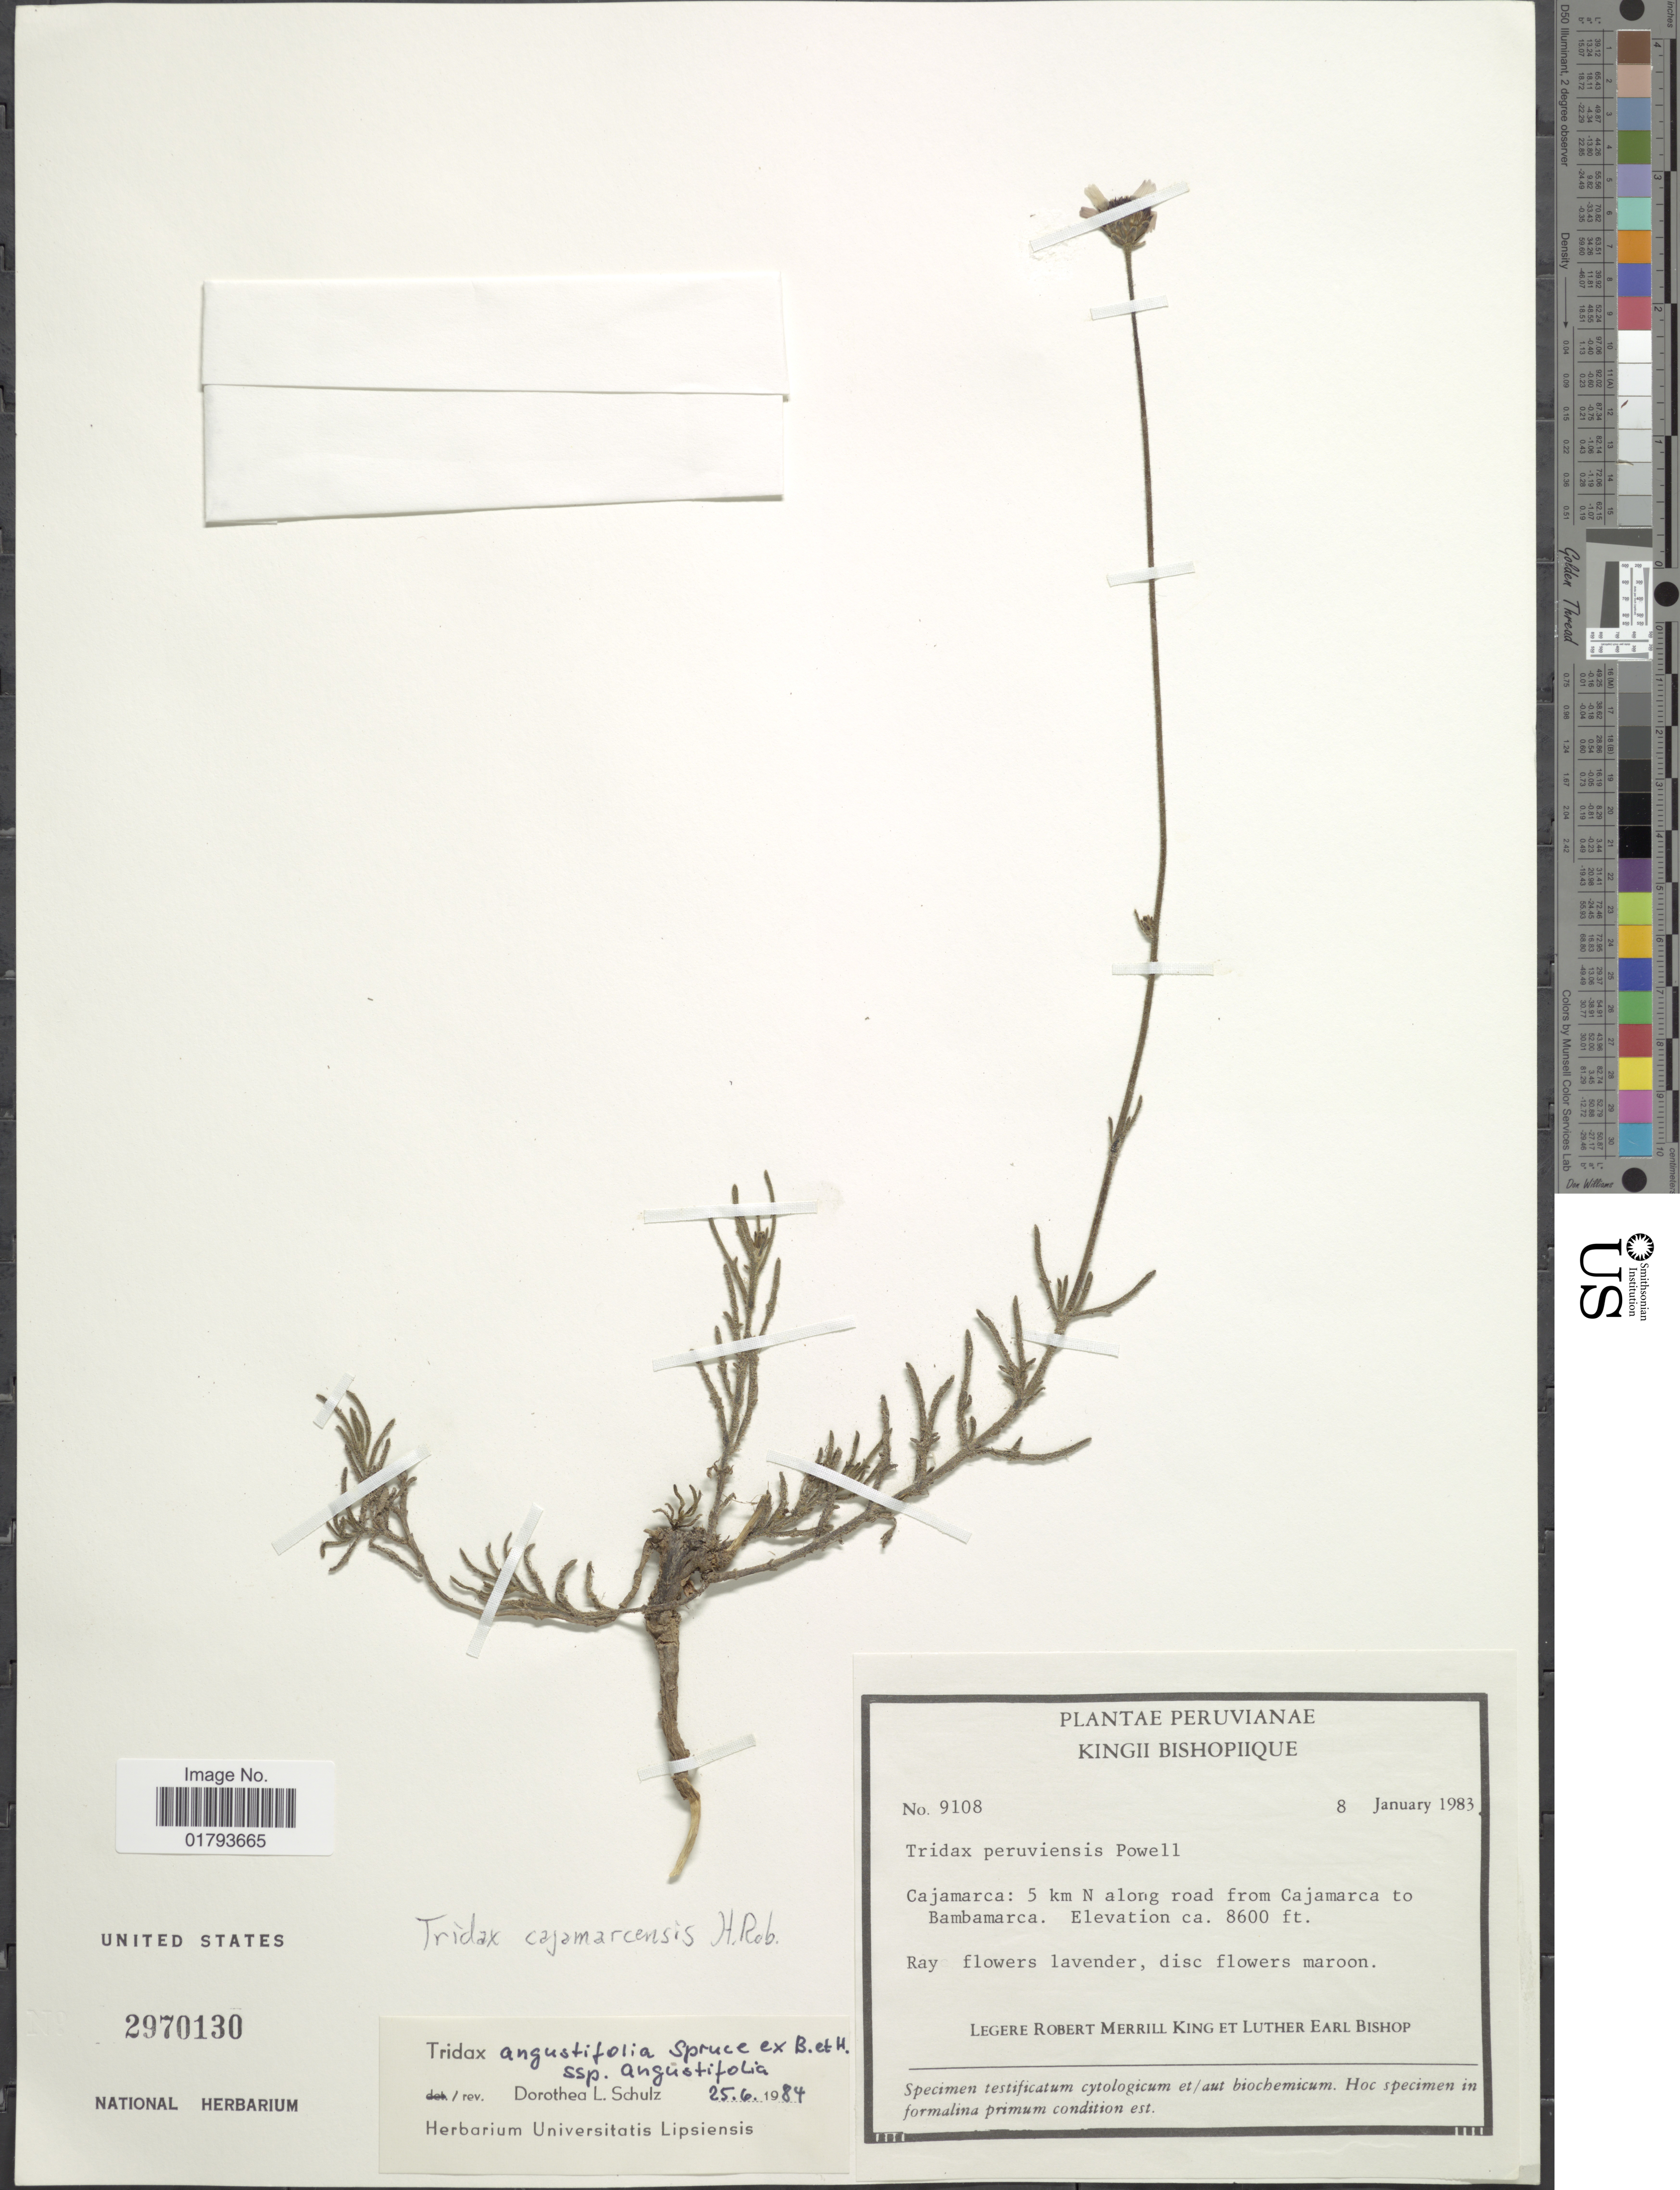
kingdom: Plantae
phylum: Tracheophyta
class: Magnoliopsida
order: Asterales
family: Asteraceae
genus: Tridax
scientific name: Tridax cajamarcensis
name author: H. Rob.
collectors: R. M. King & L. E. Bishop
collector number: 9108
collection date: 1983-01-08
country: Peru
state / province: Cajamarca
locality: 5 km N along road from Cajamarca to Bambamarca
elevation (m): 2621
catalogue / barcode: US 2970130